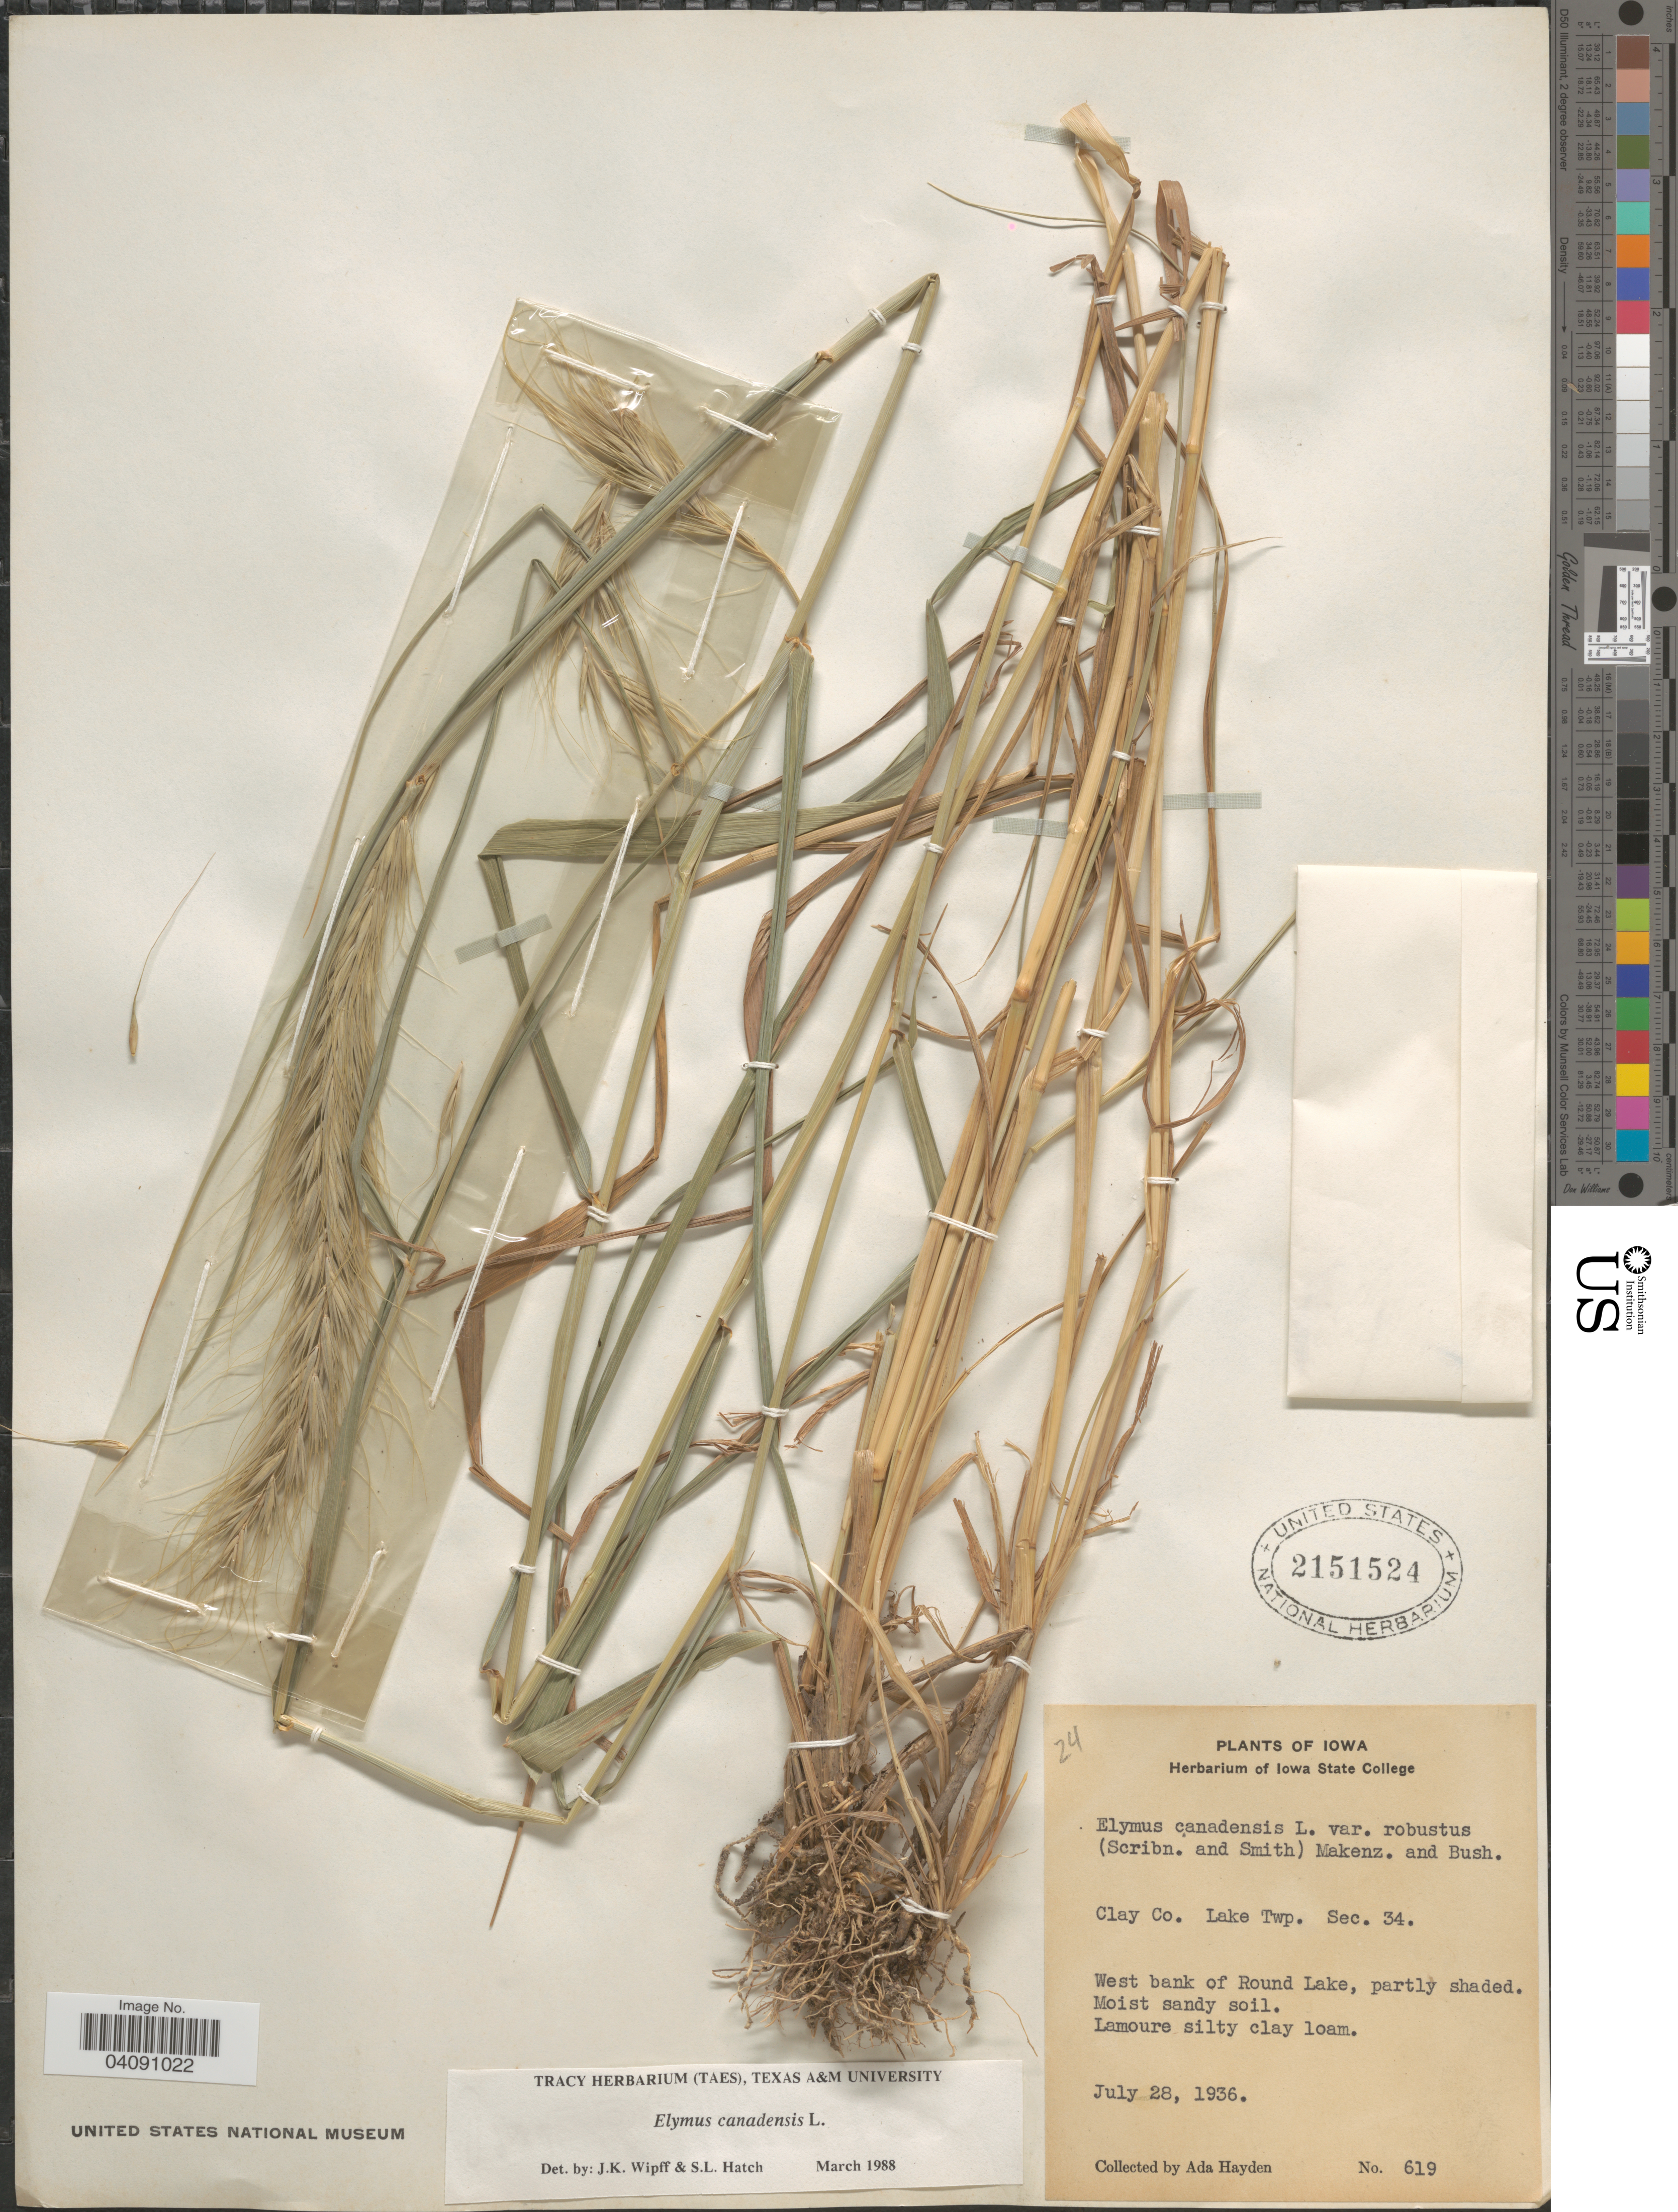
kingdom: Plantae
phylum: Tracheophyta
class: Liliopsida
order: Poales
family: Poaceae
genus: Elymus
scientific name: Elymus canadensis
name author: L.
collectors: Ada Hayden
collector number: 619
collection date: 1936-07-28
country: United States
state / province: Iowa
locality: Clay Co. Lake Twp. Sec. 34. West bank of Round Lake.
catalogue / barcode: US 2151524